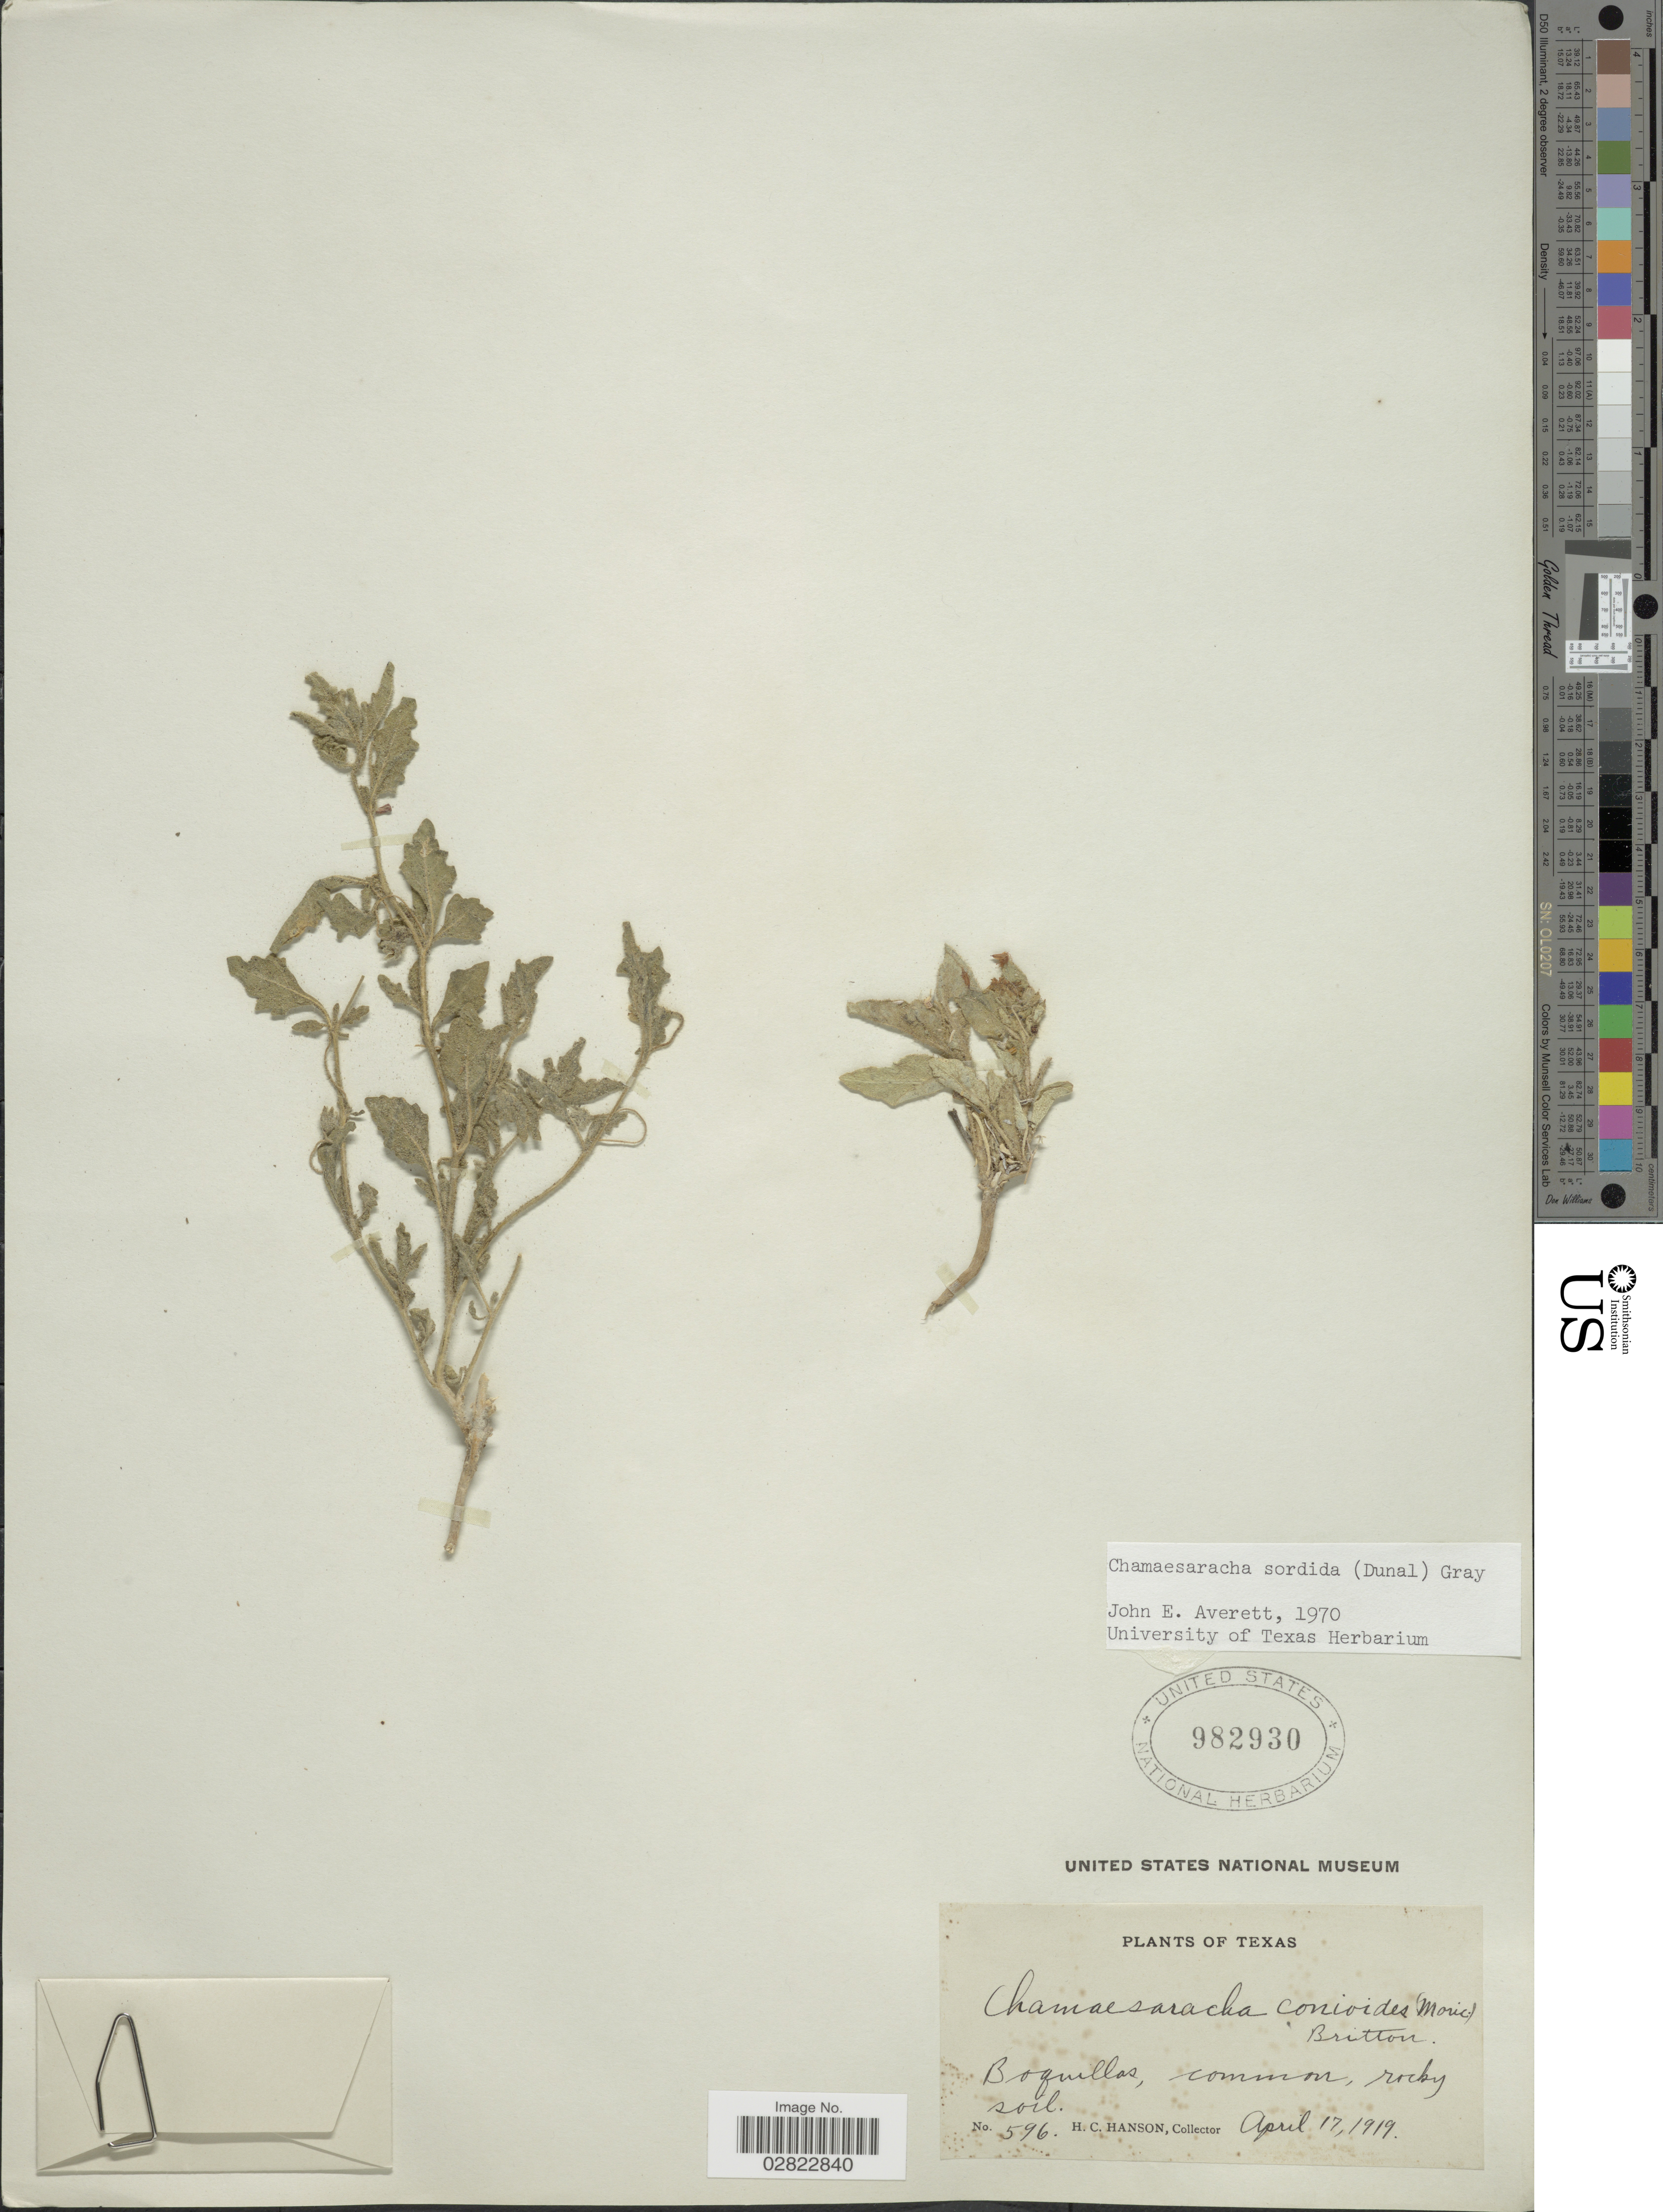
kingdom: Plantae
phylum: Tracheophyta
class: Magnoliopsida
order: Solanales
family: Solanaceae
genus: Chamaesaracha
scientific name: Chamaesaracha sordida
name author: (Dunal) S.F. Gray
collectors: H. Hanson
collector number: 596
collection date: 1919-04-17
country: United States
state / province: Texas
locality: Boquillas.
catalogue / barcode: US 982930